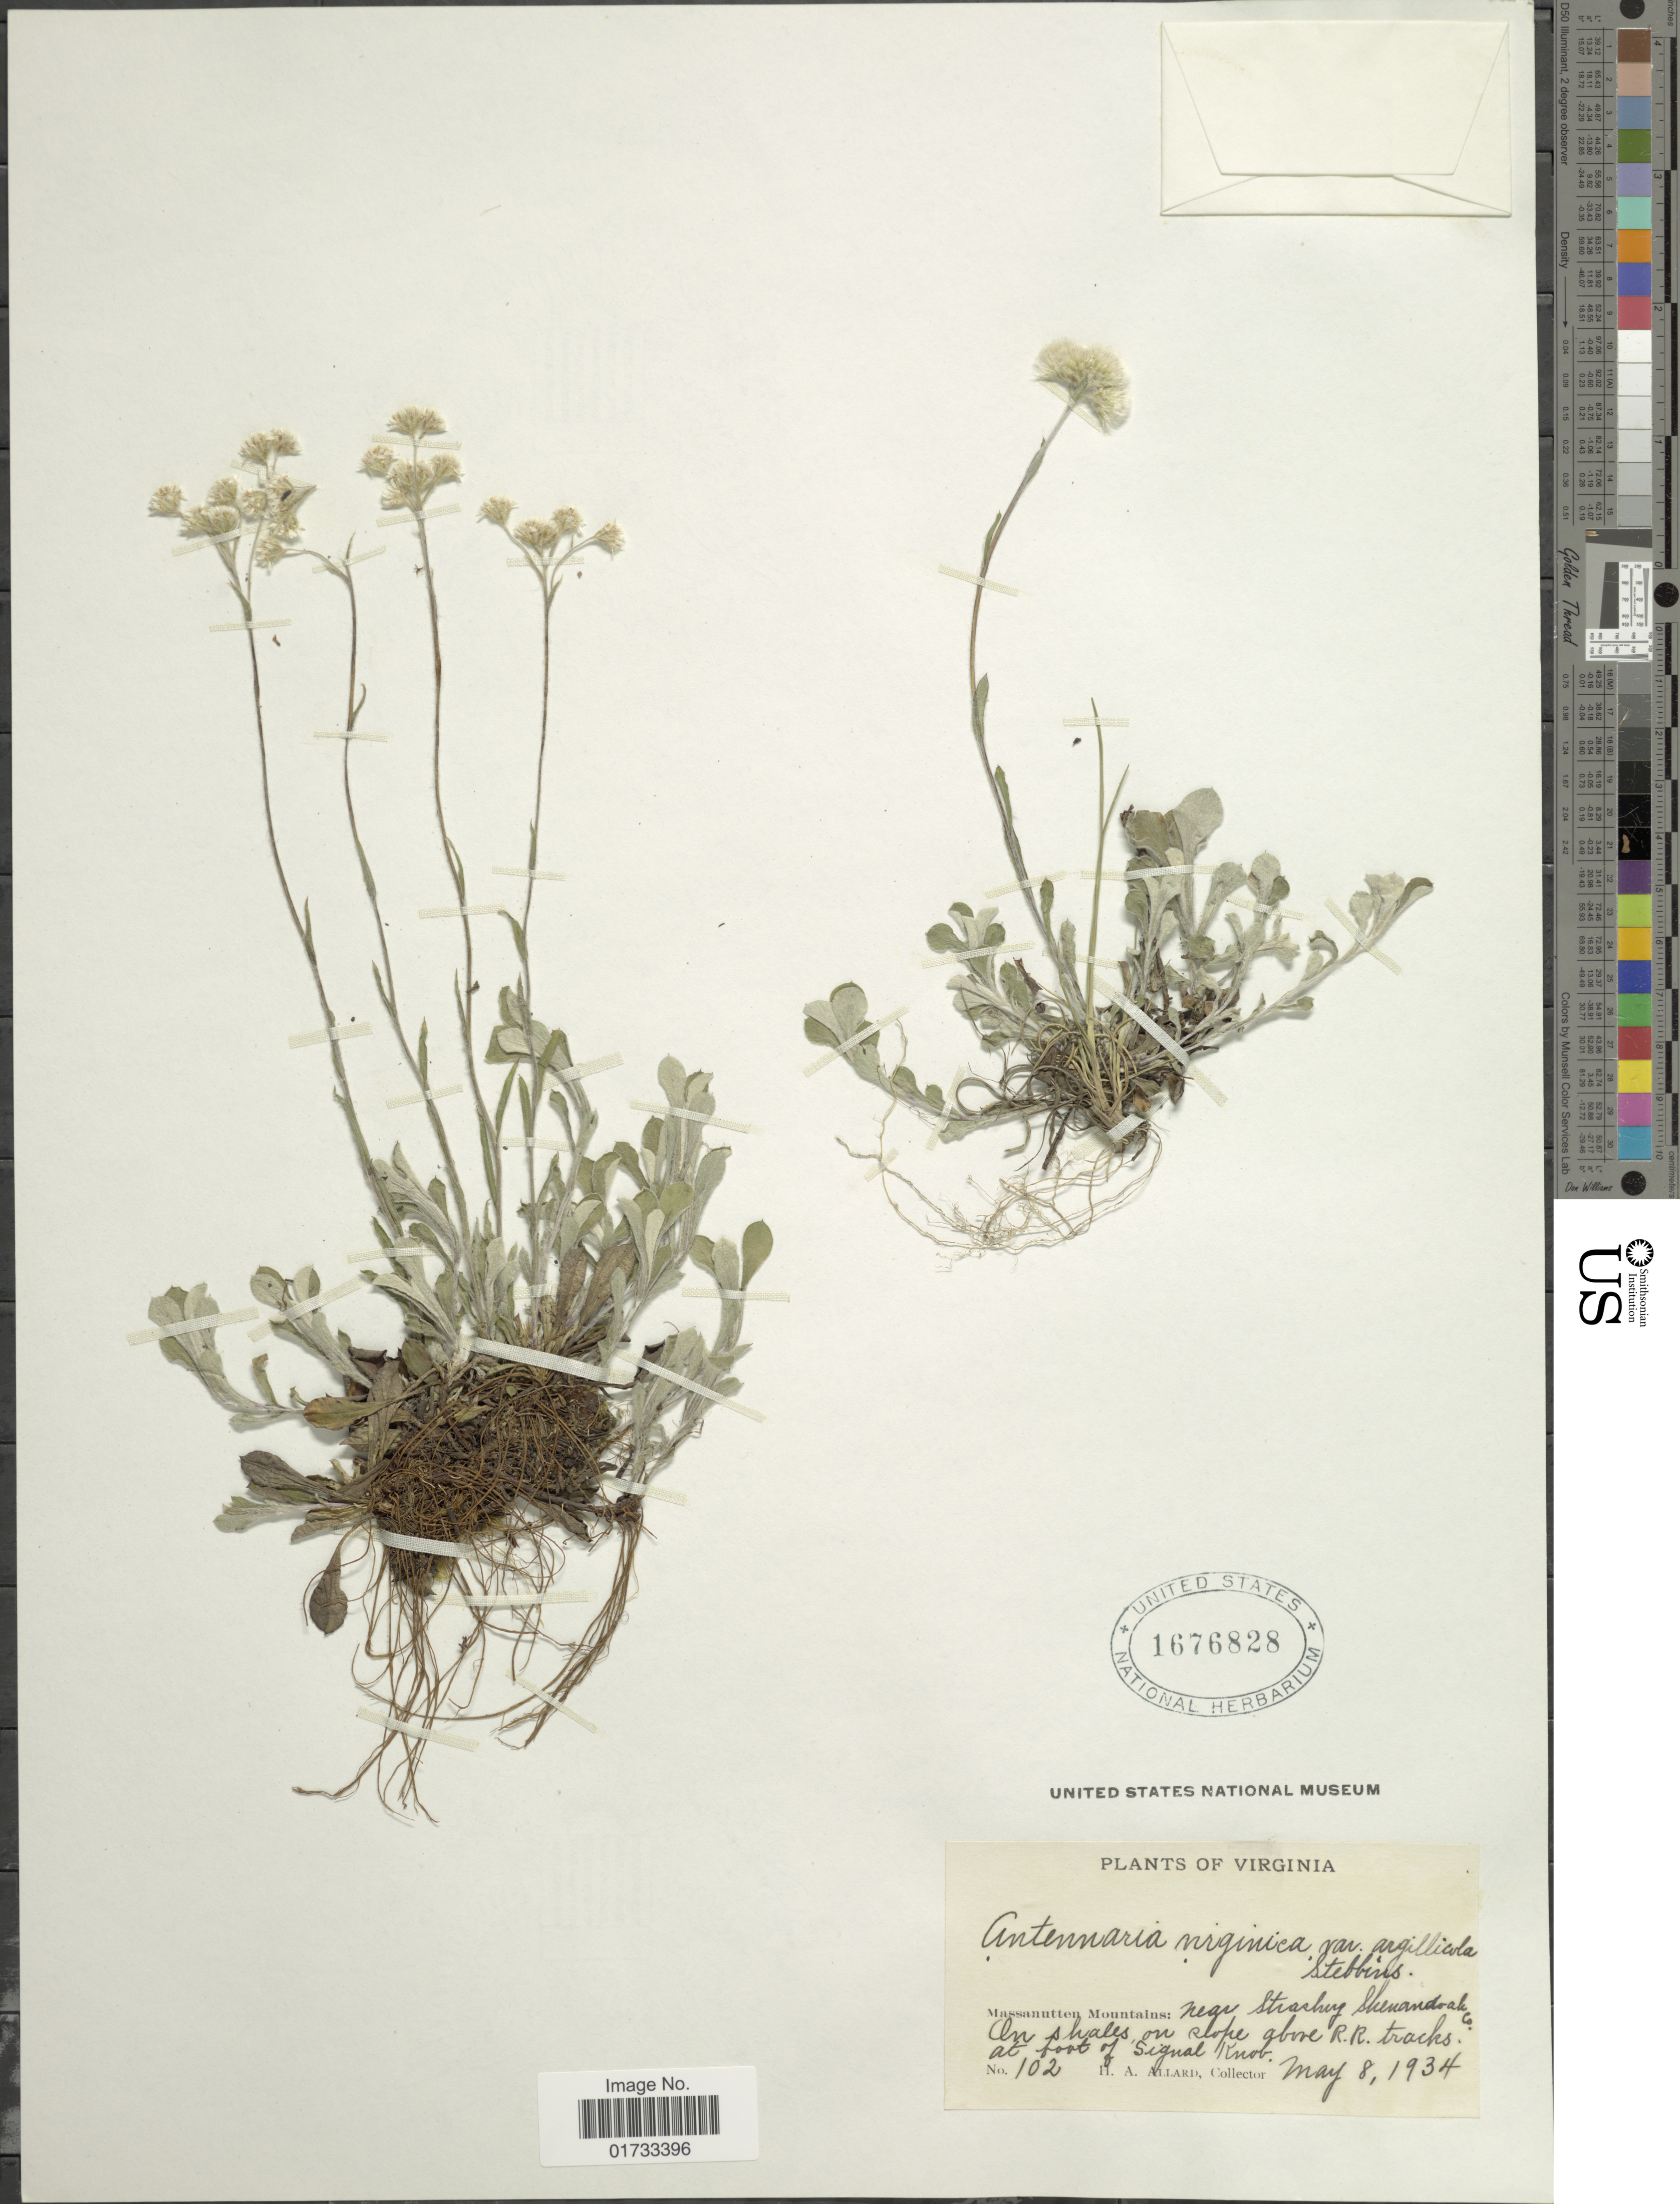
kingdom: Plantae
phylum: Tracheophyta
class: Magnoliopsida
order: Asterales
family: Asteraceae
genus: Antennaria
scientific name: Antennaria virginica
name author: Stebbins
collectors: H. A. Allard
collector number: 102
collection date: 1934-05-08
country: United States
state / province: Virginia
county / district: Shenandoah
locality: Massanutten Mountains, near Strashey., above R.R. tracks at foot of Signal Knob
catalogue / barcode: US 1676828